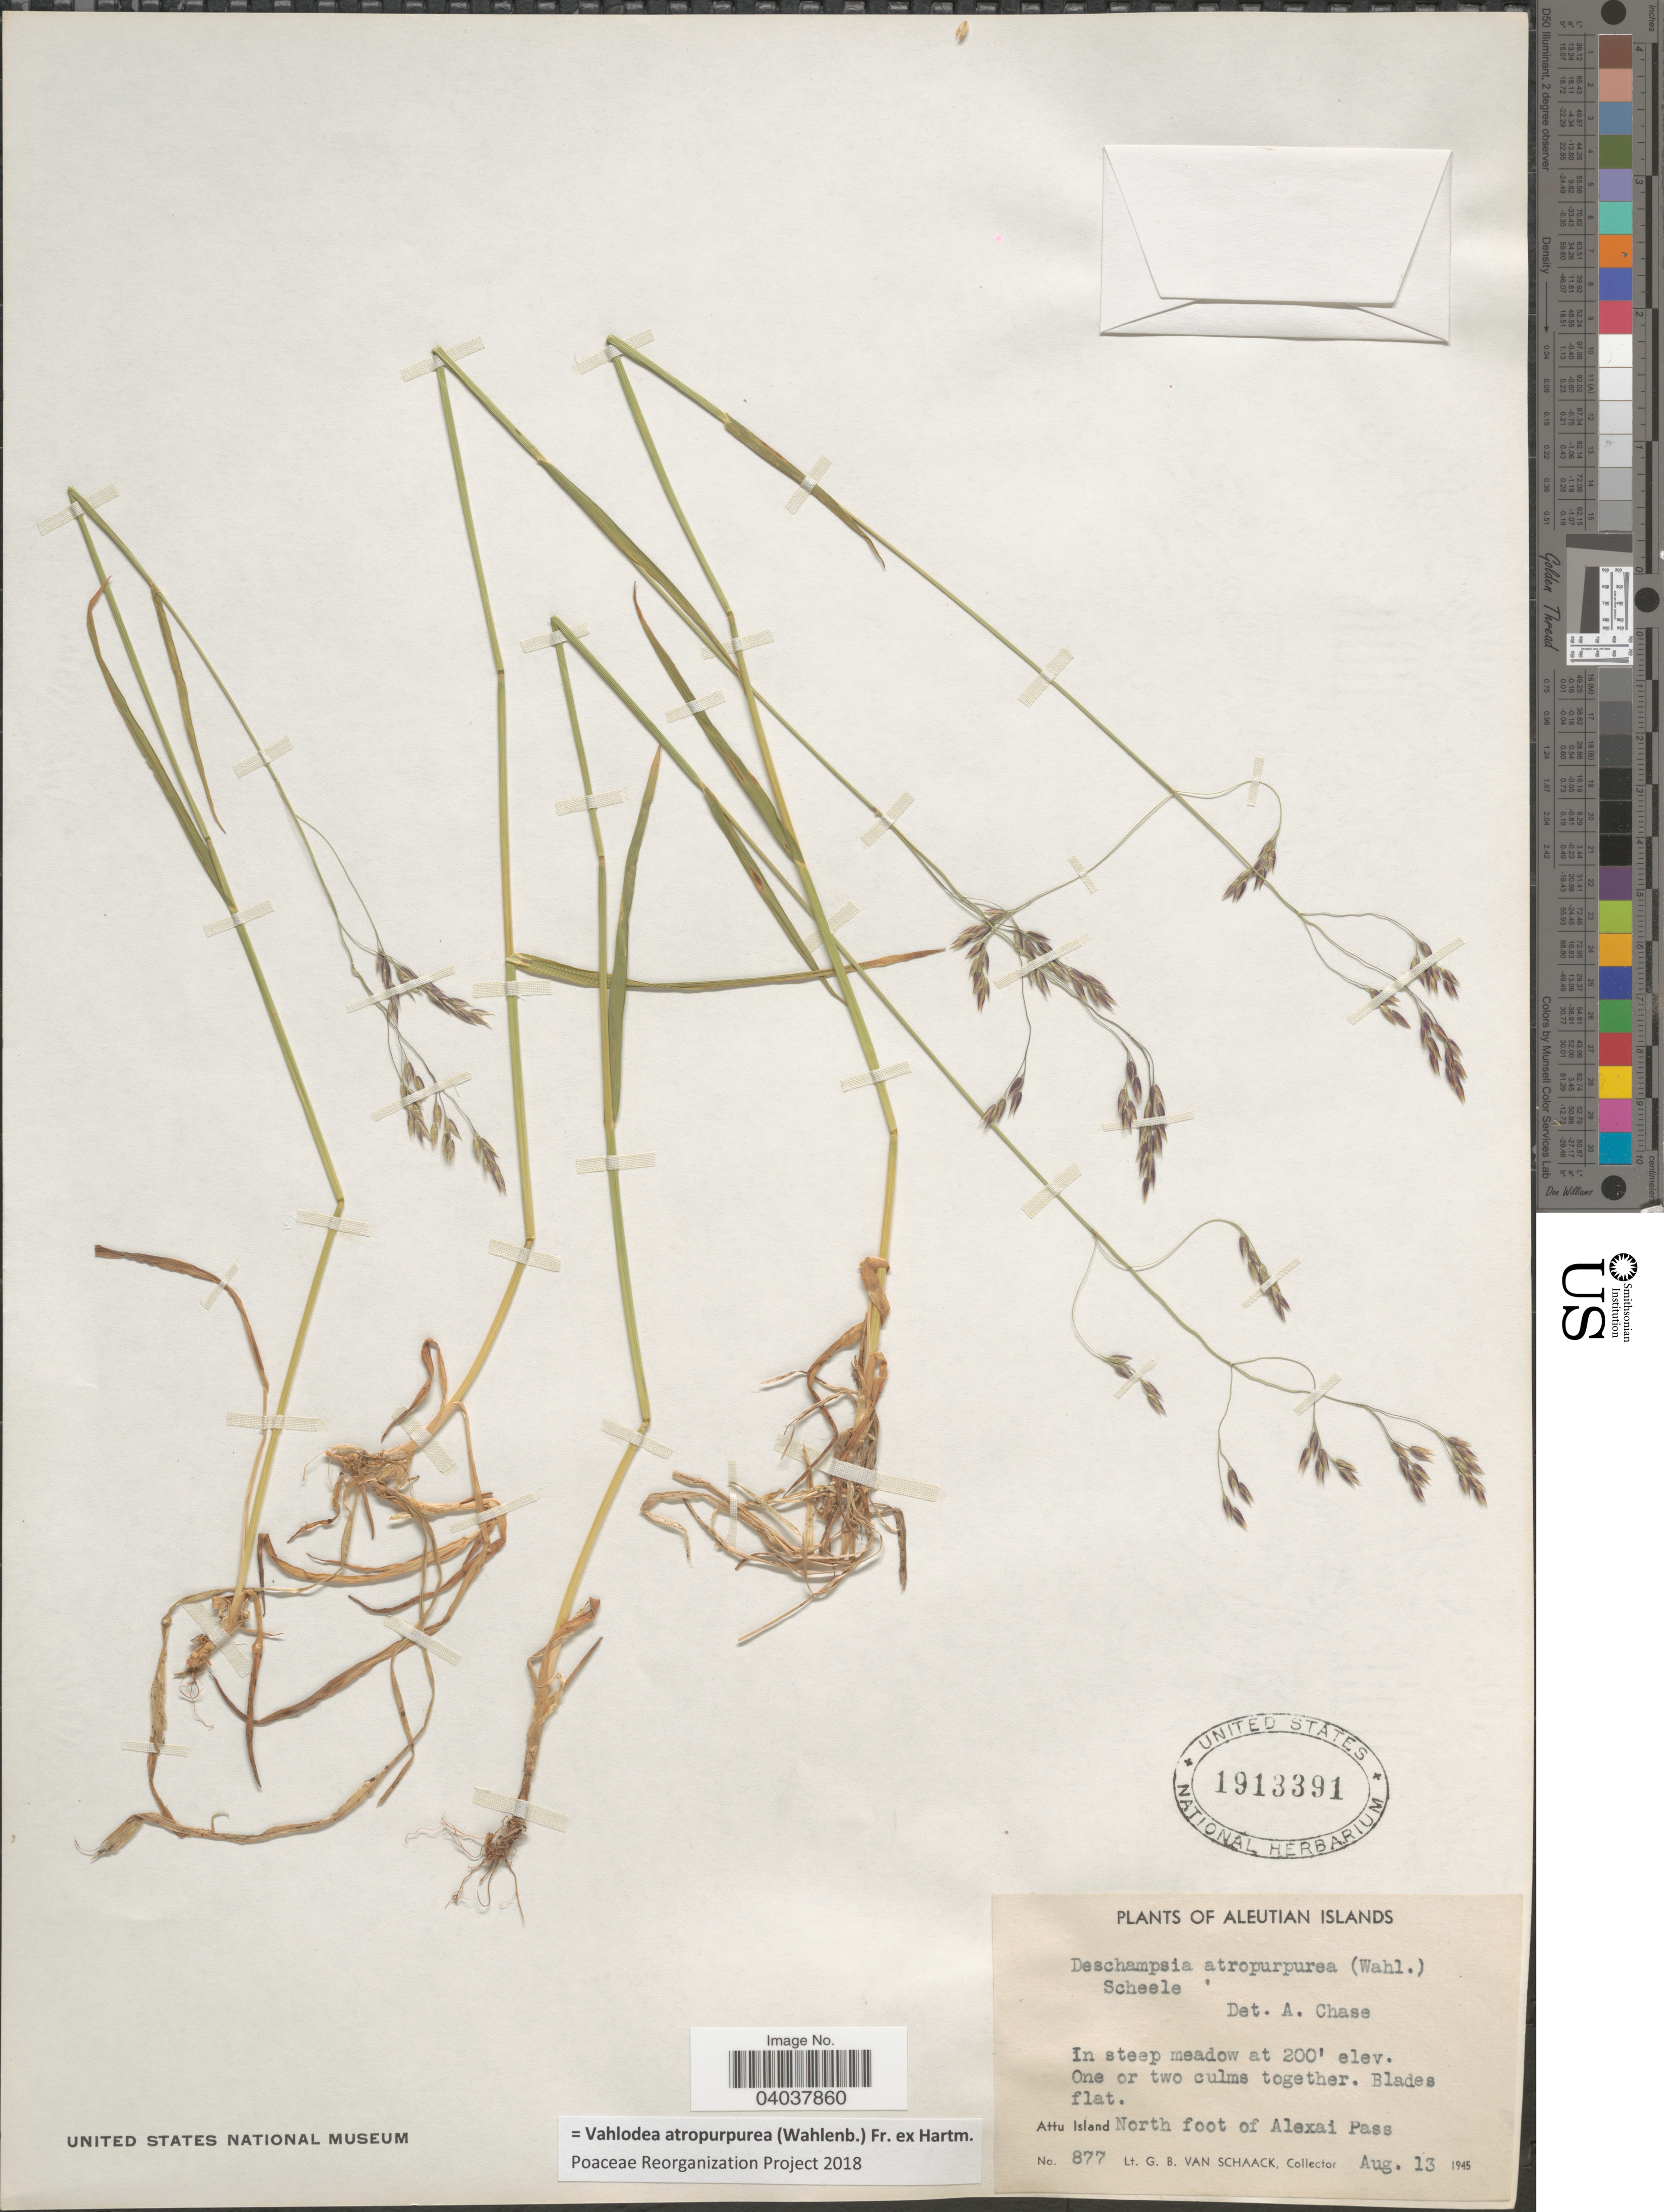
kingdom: Plantae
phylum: Tracheophyta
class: Liliopsida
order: Poales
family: Poaceae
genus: Vahlodea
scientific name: Vahlodea atropurpurea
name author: (Wahlenb.) Fr. ex Hartm.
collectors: G. Van Schaack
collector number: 877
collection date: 1945-08-13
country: United States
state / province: Alaska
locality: Aleutian Islands. Attu Island. North foot of Alexai Pass.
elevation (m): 61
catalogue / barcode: US 1913391